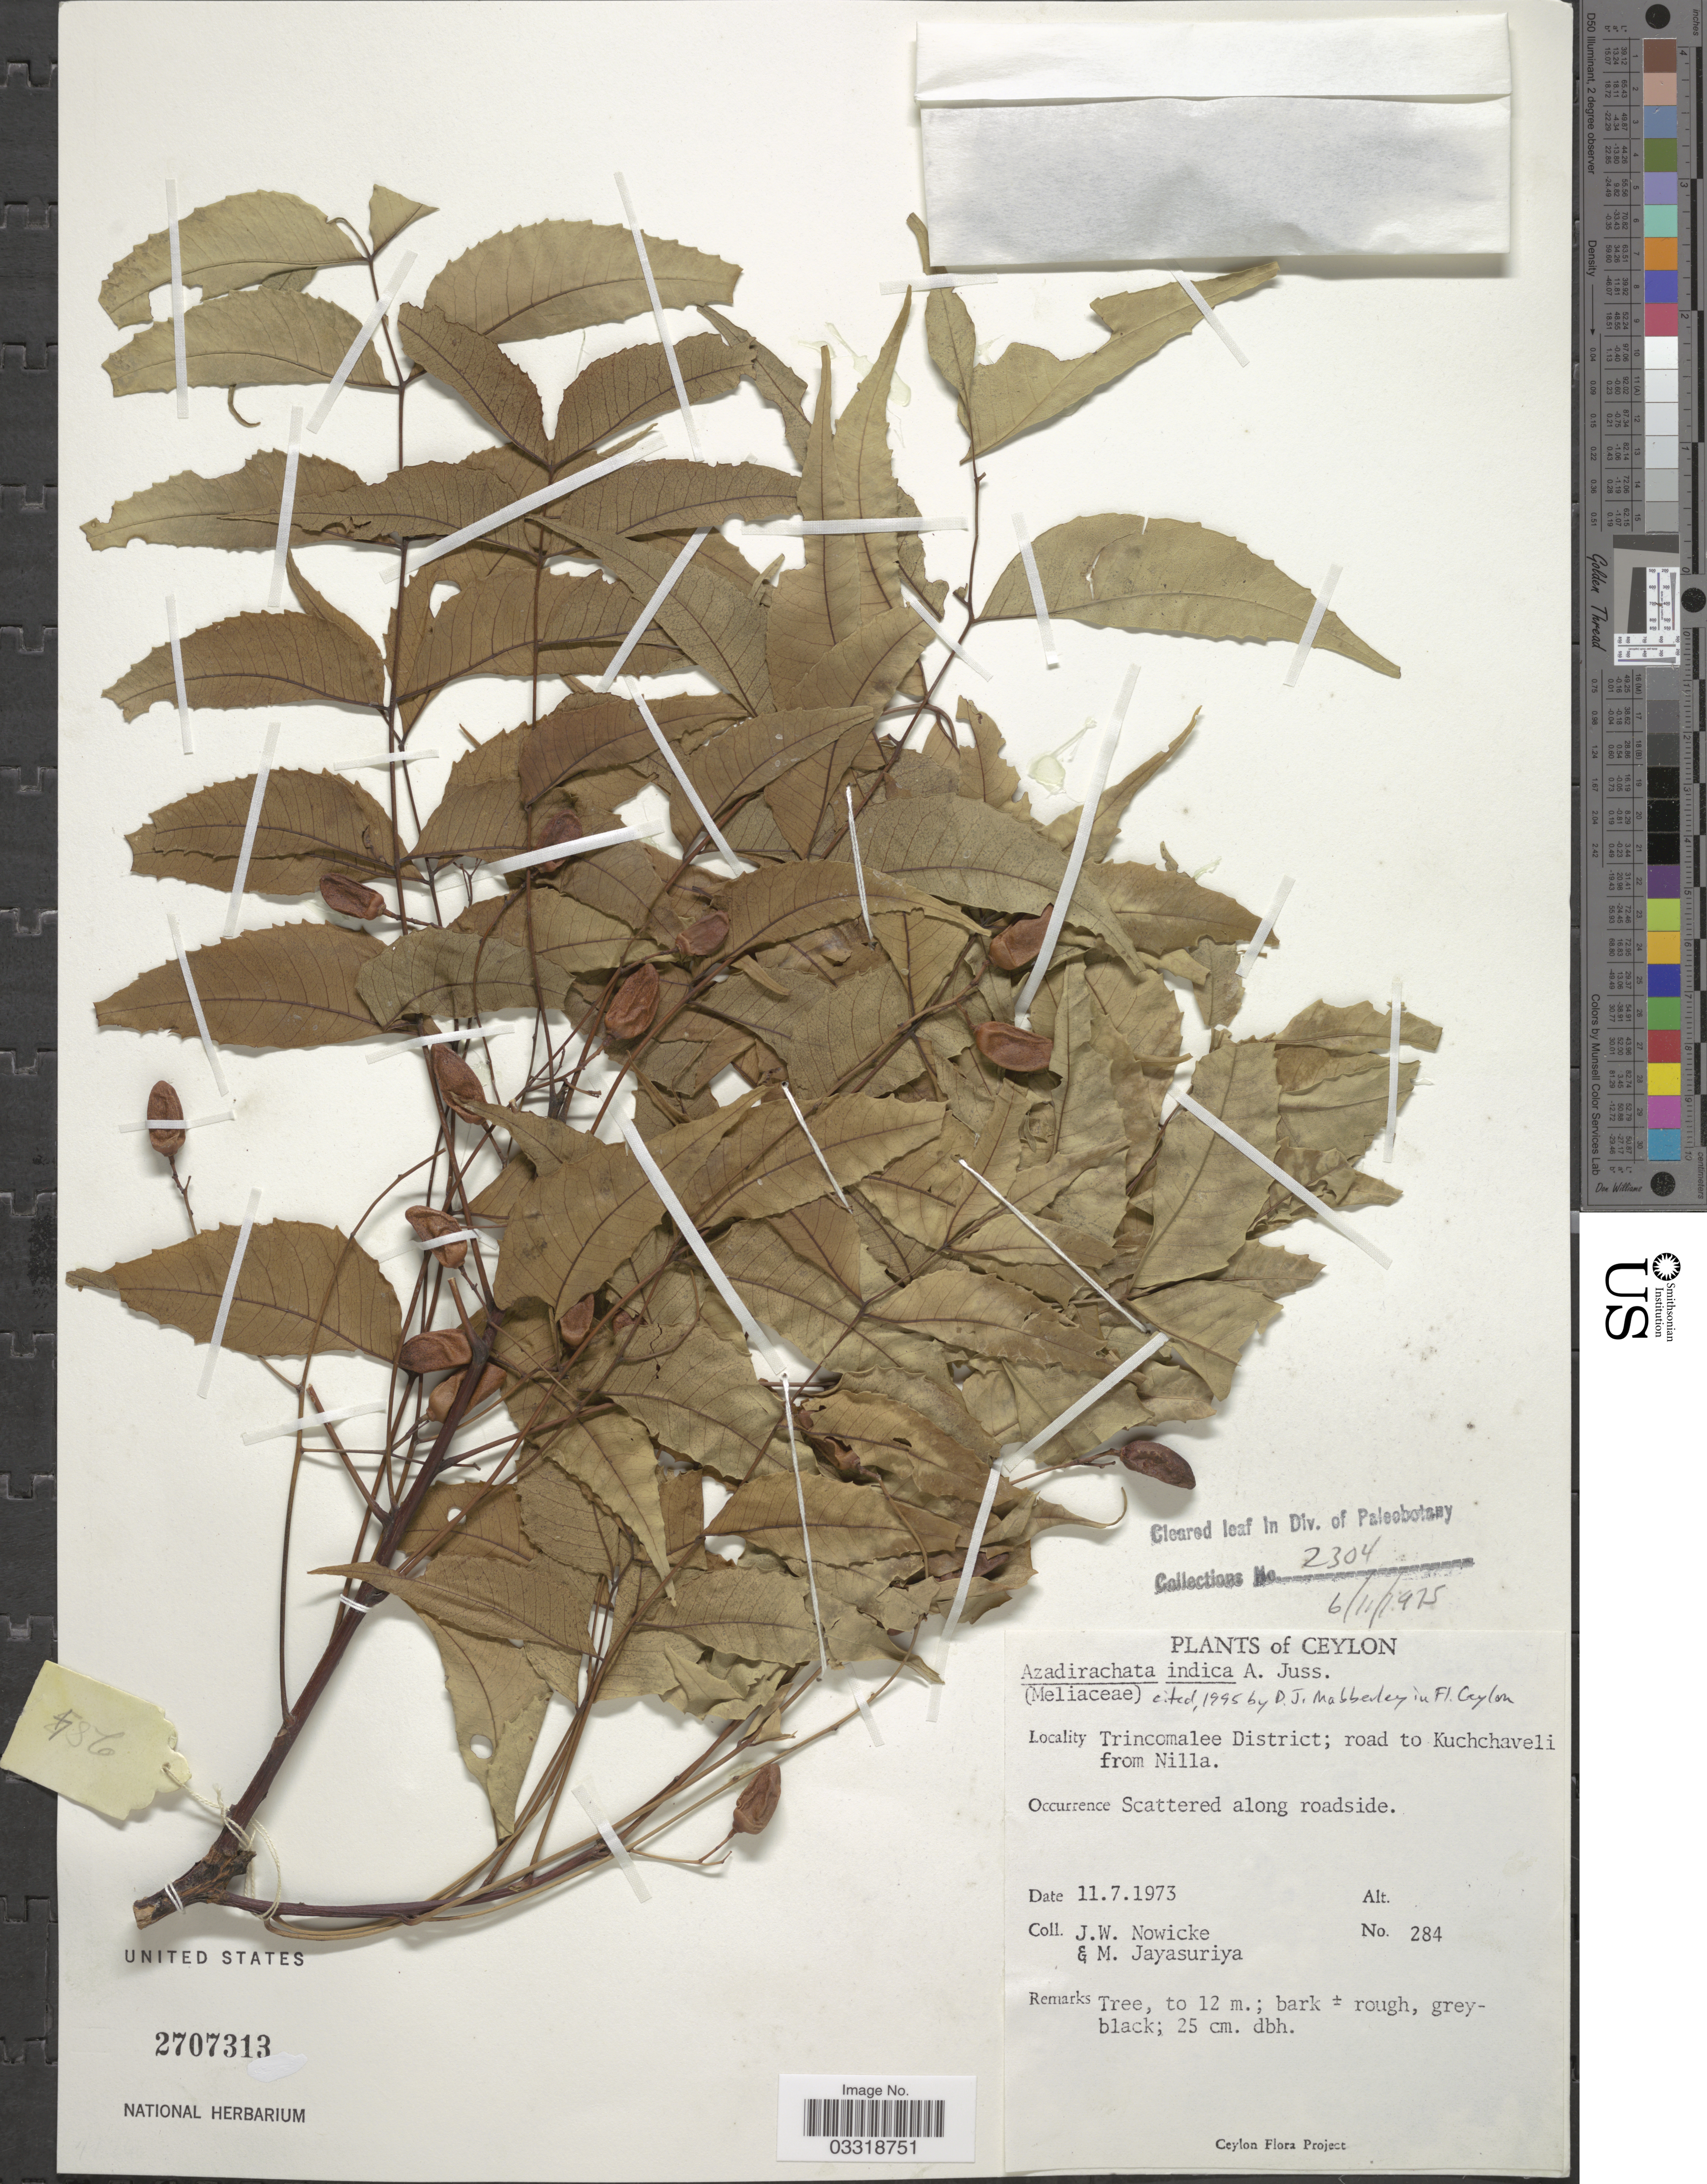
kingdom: Plantae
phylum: Tracheophyta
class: Magnoliopsida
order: Sapindales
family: Meliaceae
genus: Azadirachta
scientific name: Azadirachta indica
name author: A. Juss.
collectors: J. W. Nowicke & M. Jayasuriya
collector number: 284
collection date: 1973-07-11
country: Sri Lanka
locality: Ceylon. Trincomalee District; road to Kuchchaveli from Nilla.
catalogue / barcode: US 2707313